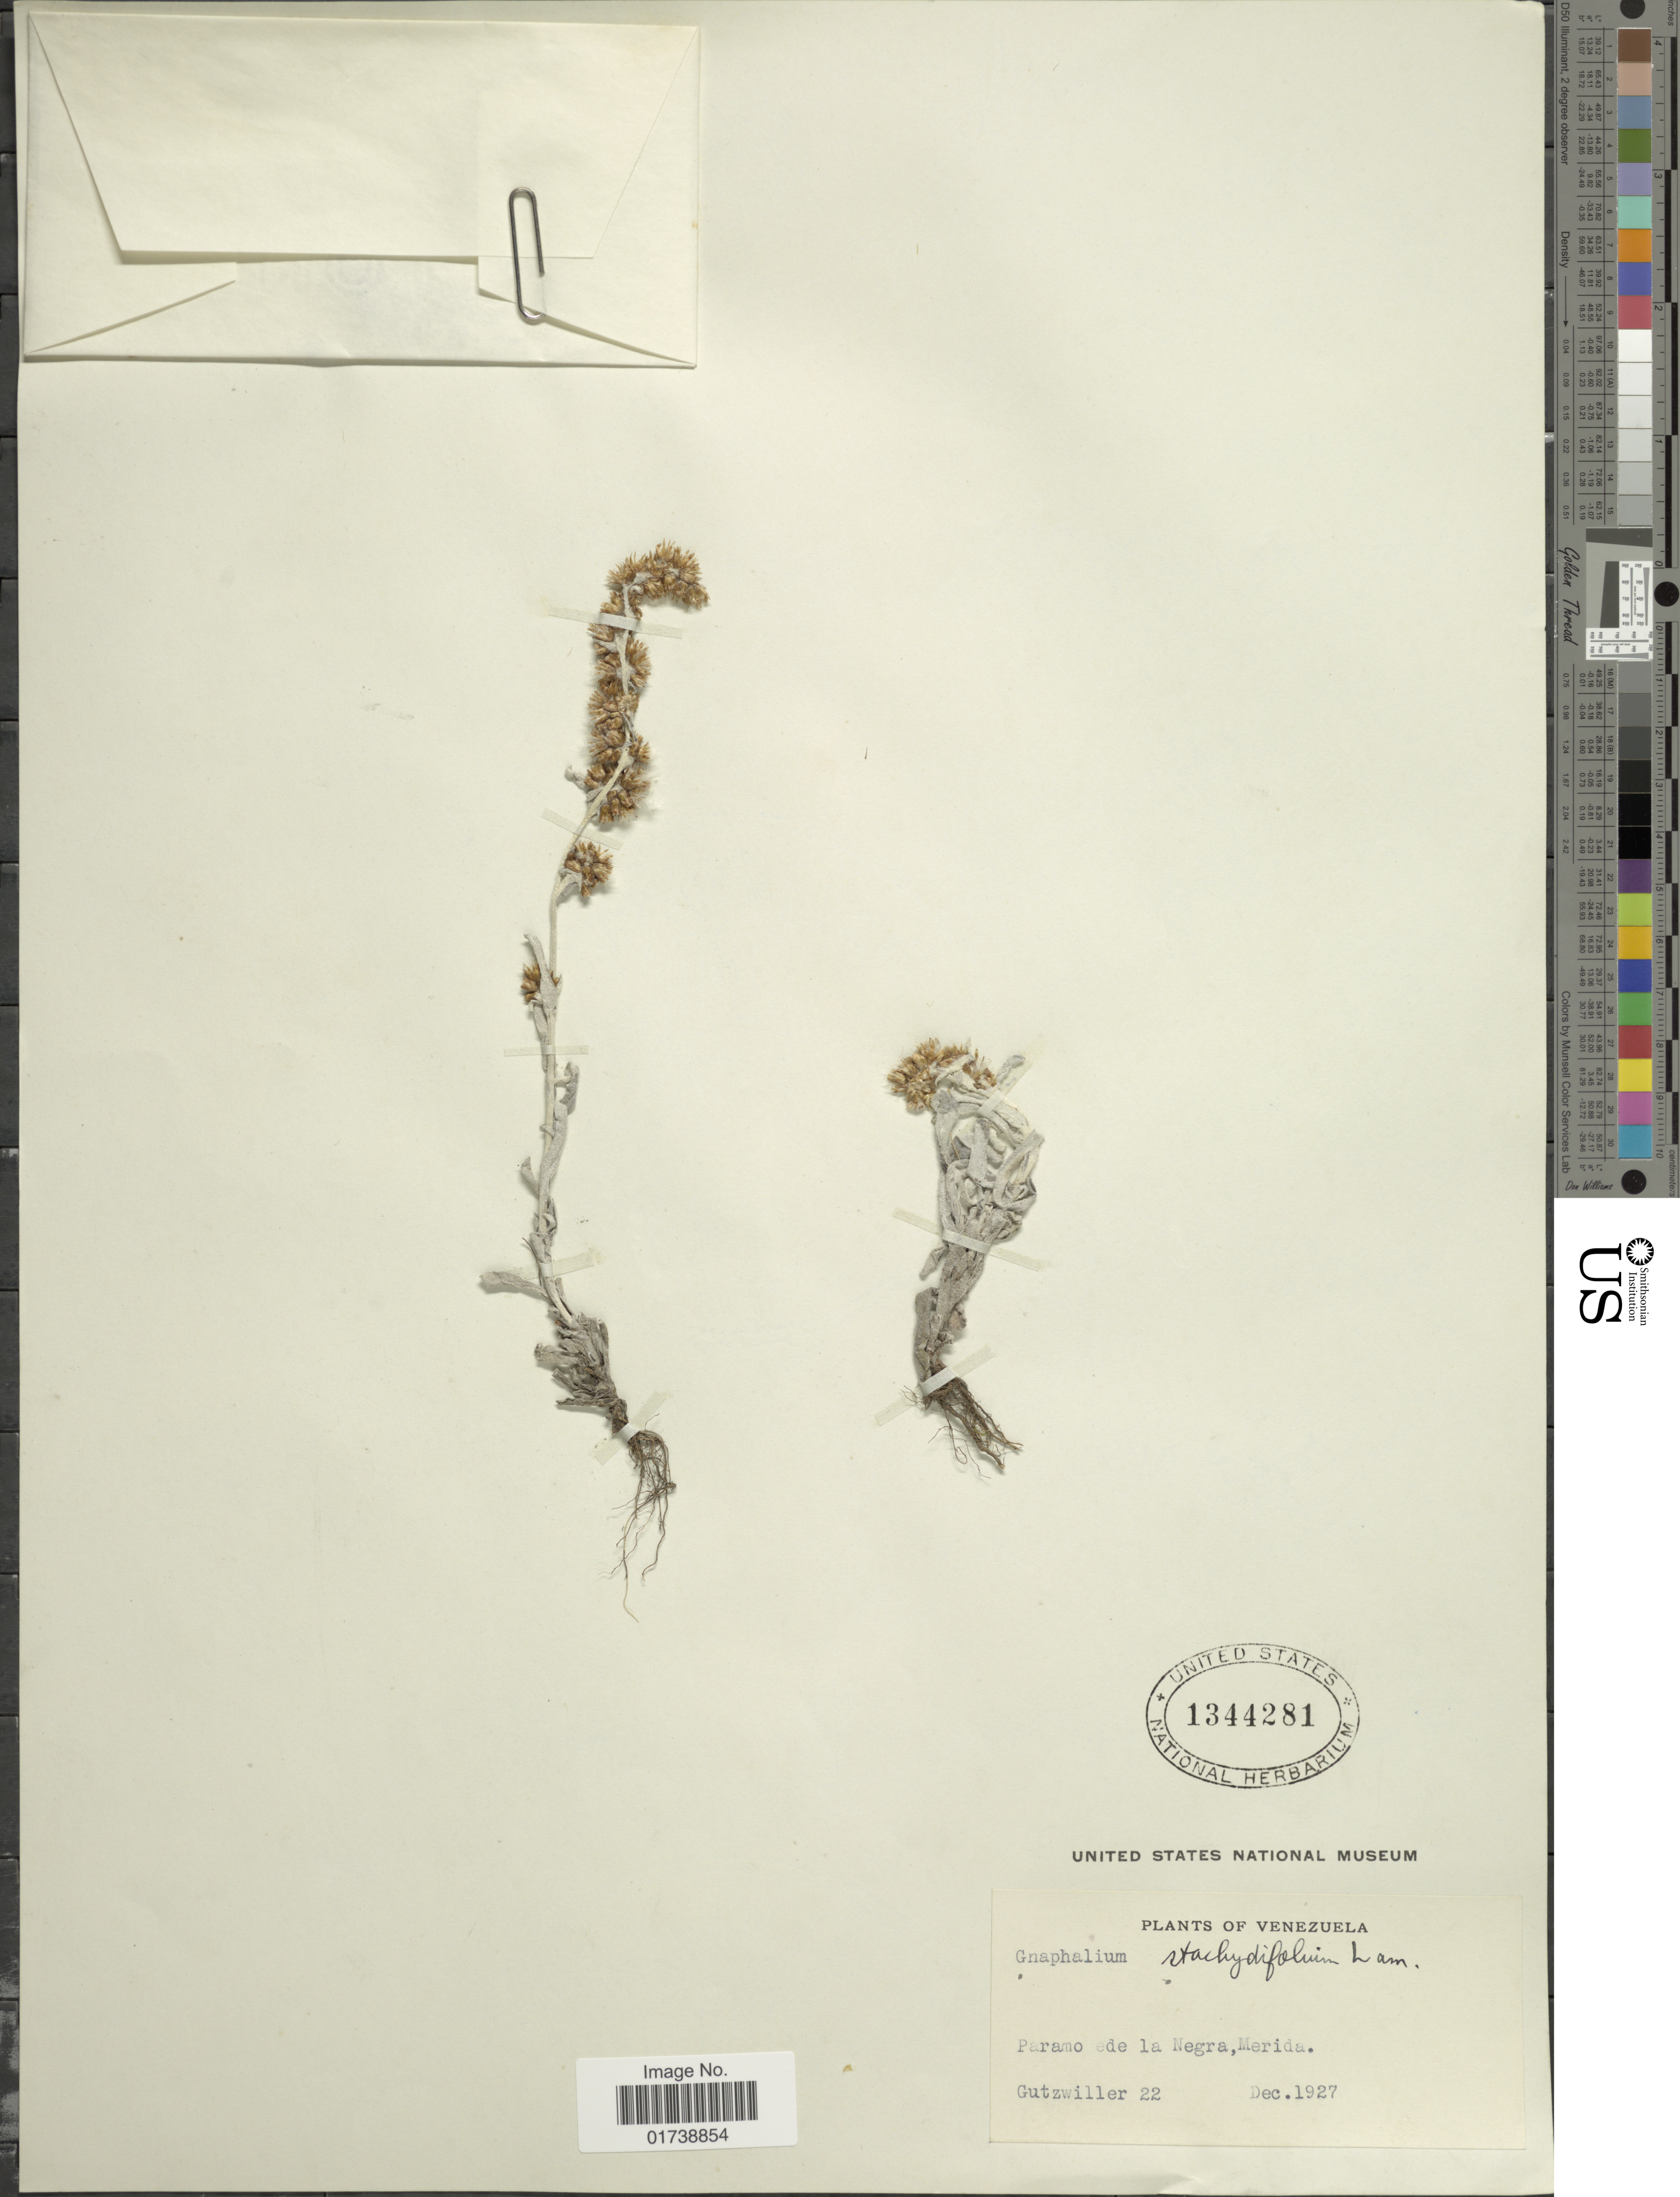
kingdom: Plantae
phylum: Tracheophyta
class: Magnoliopsida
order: Asterales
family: Asteraceae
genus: Gamochaeta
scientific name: Gamochaeta stachydifolia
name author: (Lam.) Cabrera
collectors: -. Gutzwiller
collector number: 22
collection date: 1927-12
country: Venezuela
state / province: Mérida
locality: Paramo de la Negra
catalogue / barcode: US 1344281